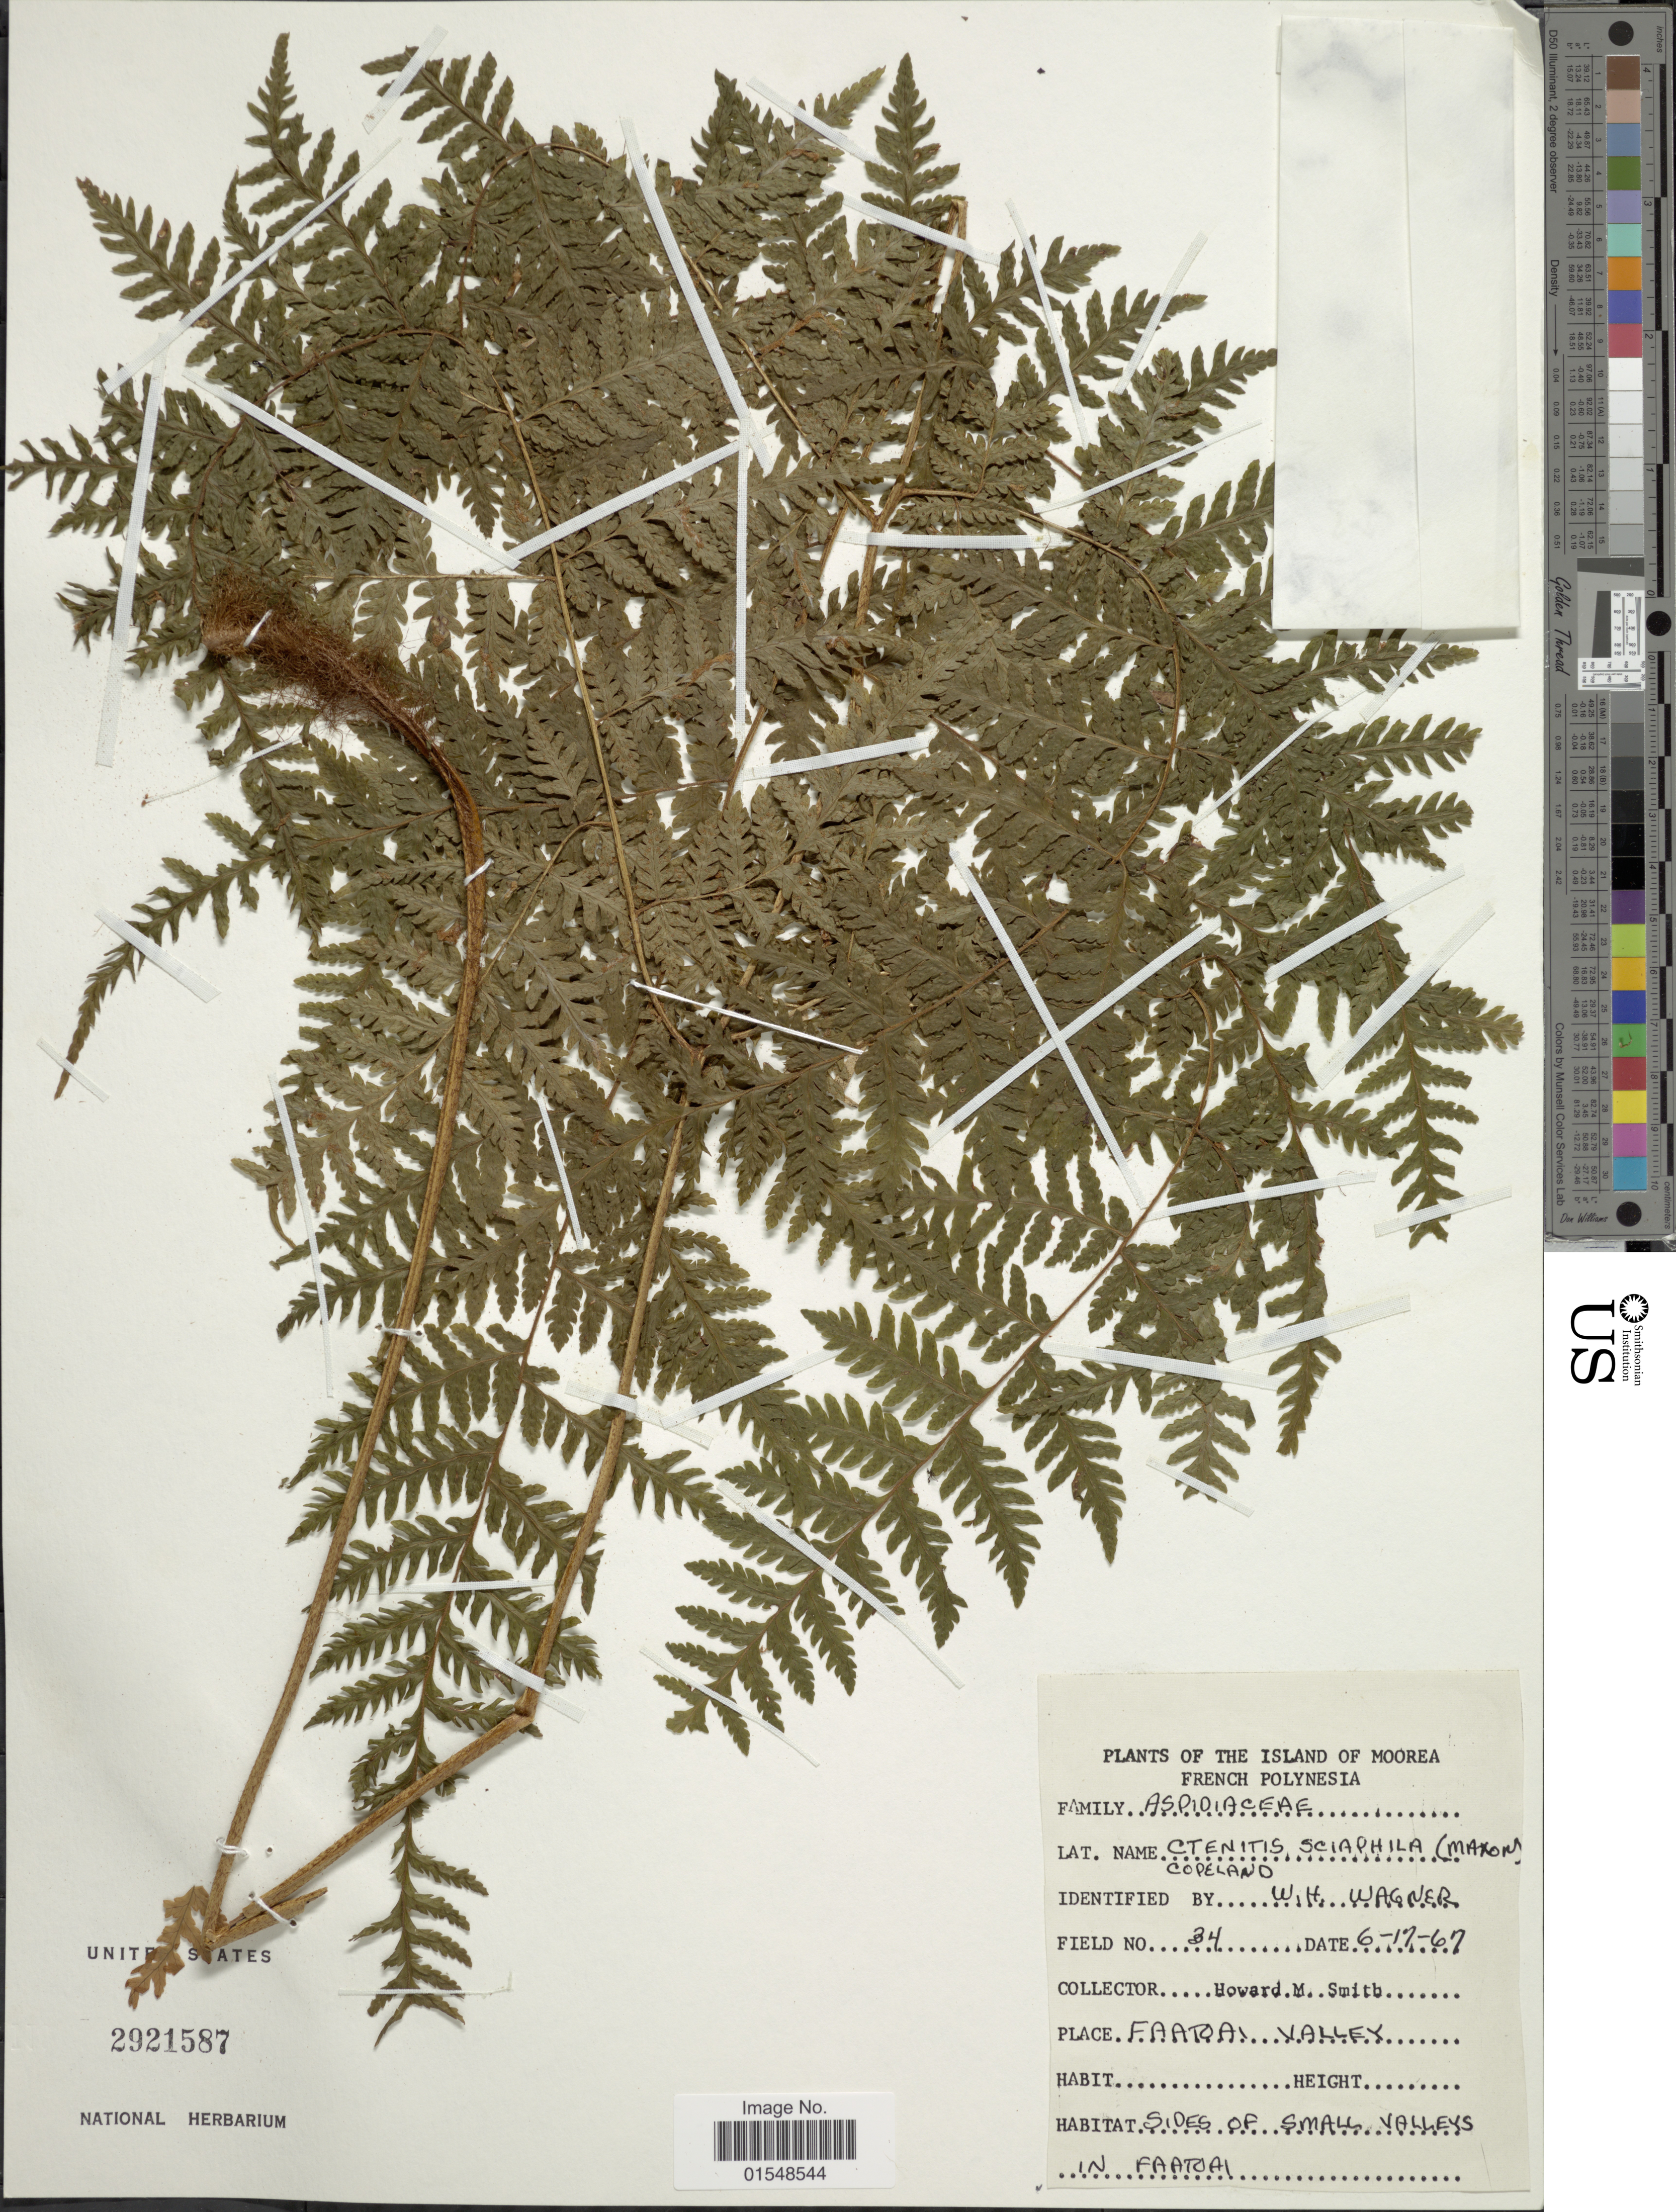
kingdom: Plantae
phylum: Tracheophyta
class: Polypodiopsida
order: Polypodiales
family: Dryopteridaceae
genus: Ctenitis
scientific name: Ctenitis sciaphila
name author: (Maxon) Ching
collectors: H. M. Smith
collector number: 34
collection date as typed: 67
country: French Polynesia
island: Moorea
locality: Island of Moorea, Faatoai Valley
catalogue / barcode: US 2921587